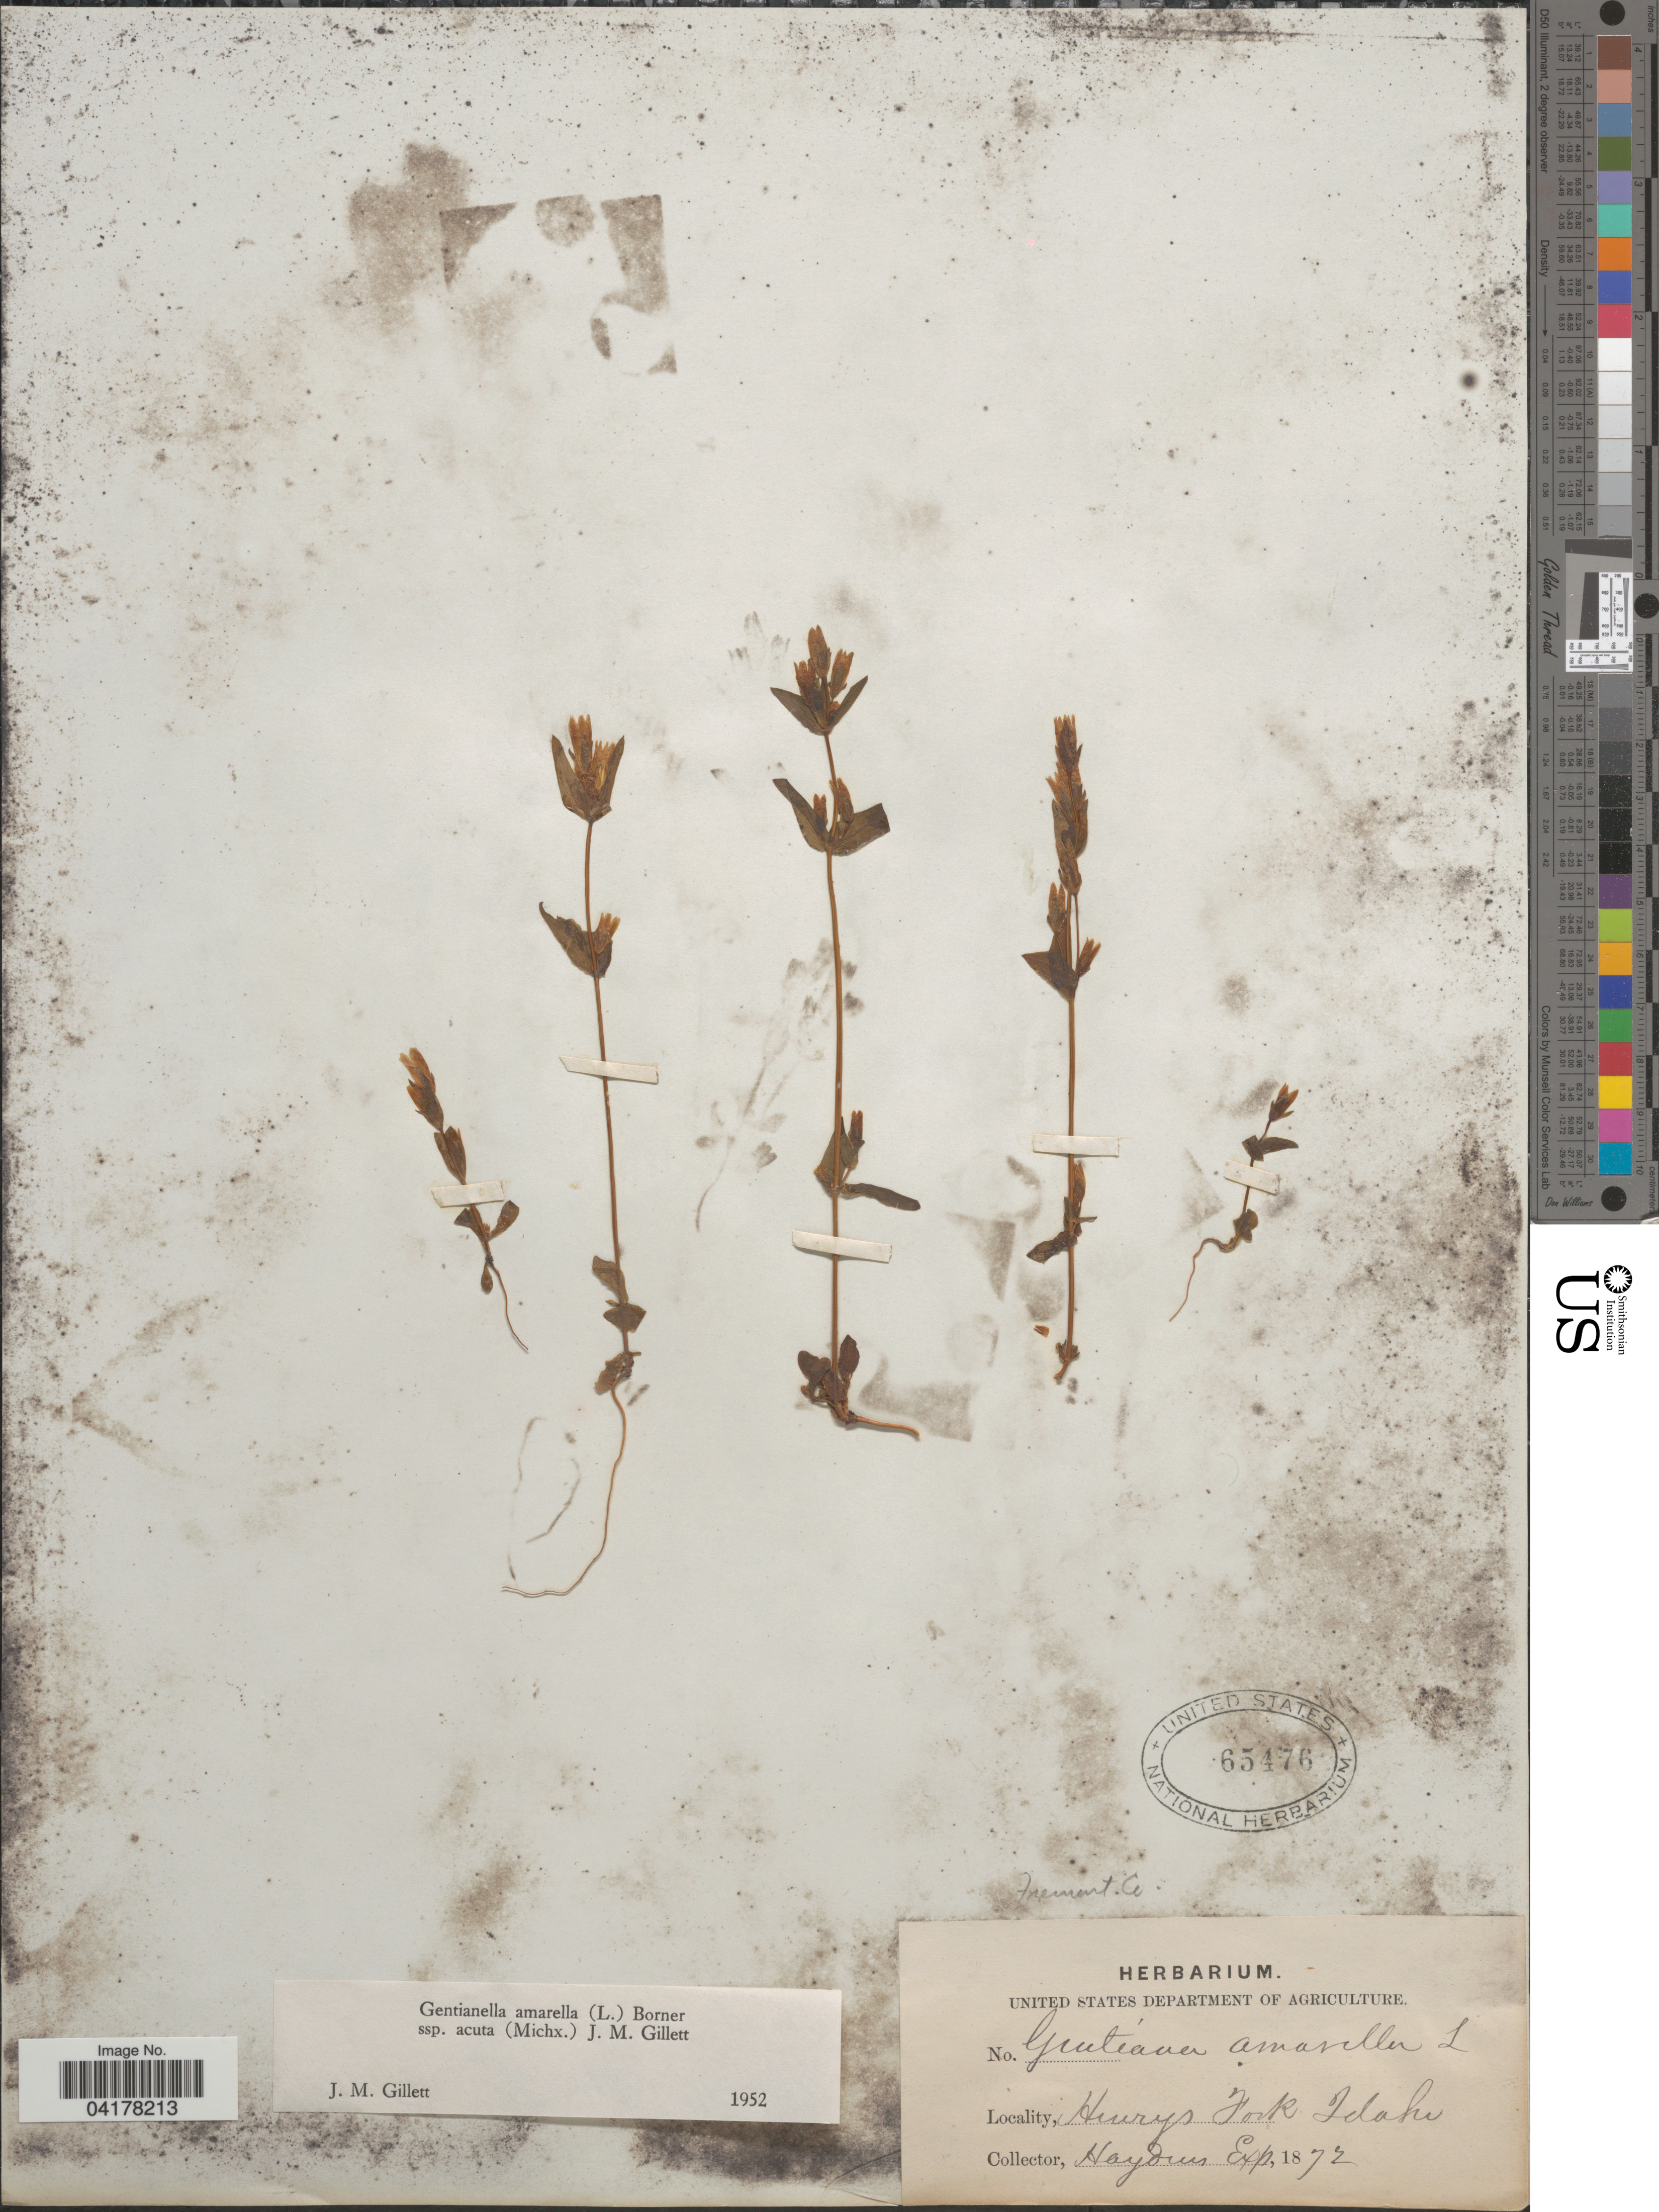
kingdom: Plantae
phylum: Tracheophyta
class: Magnoliopsida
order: Gentianales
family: Gentianaceae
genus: Gentianella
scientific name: Gentianella amarella subsp. acuta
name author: (Michx.) J.M. Gillett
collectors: Hayden Exped.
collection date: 1872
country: United States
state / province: Idaho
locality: Henrys Fork. Fremont Co.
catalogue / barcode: US 65476